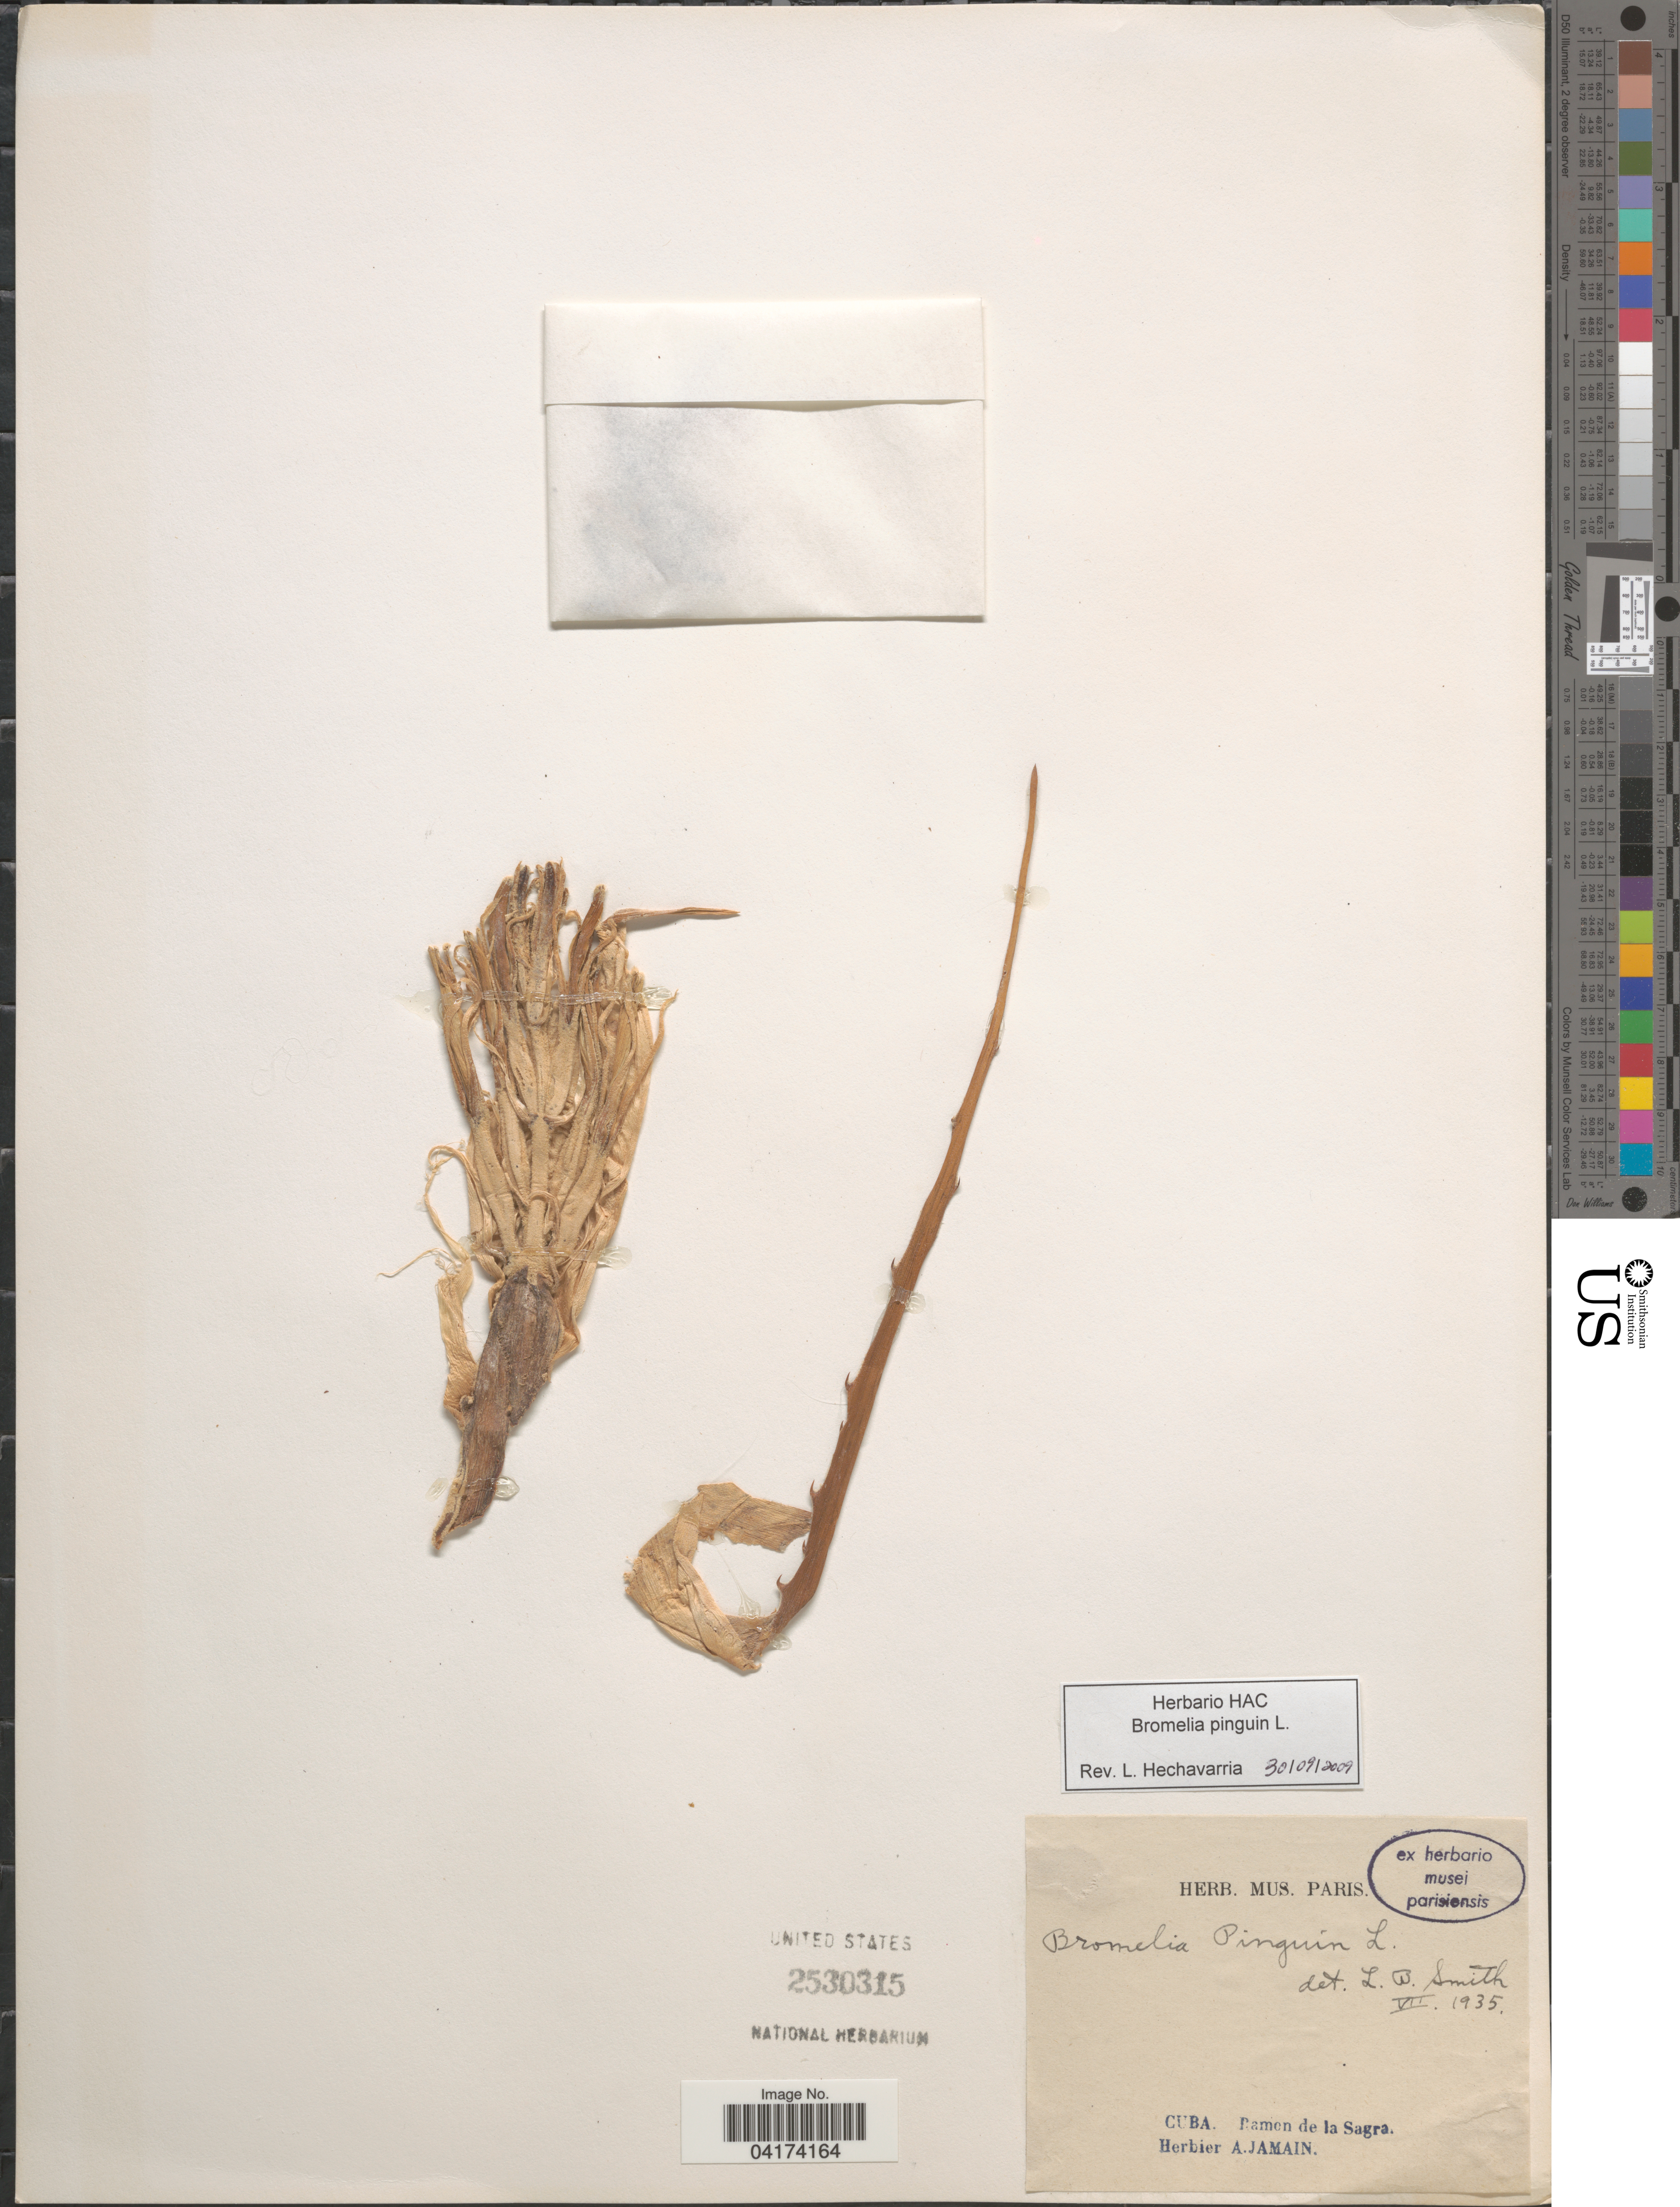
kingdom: Plantae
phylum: Tracheophyta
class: Liliopsida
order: Poales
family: Bromeliaceae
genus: Bromelia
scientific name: Bromelia pinguin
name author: L.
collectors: ex herb. A. Jamain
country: Cuba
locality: Ramon de la Sagra.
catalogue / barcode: US 2530315